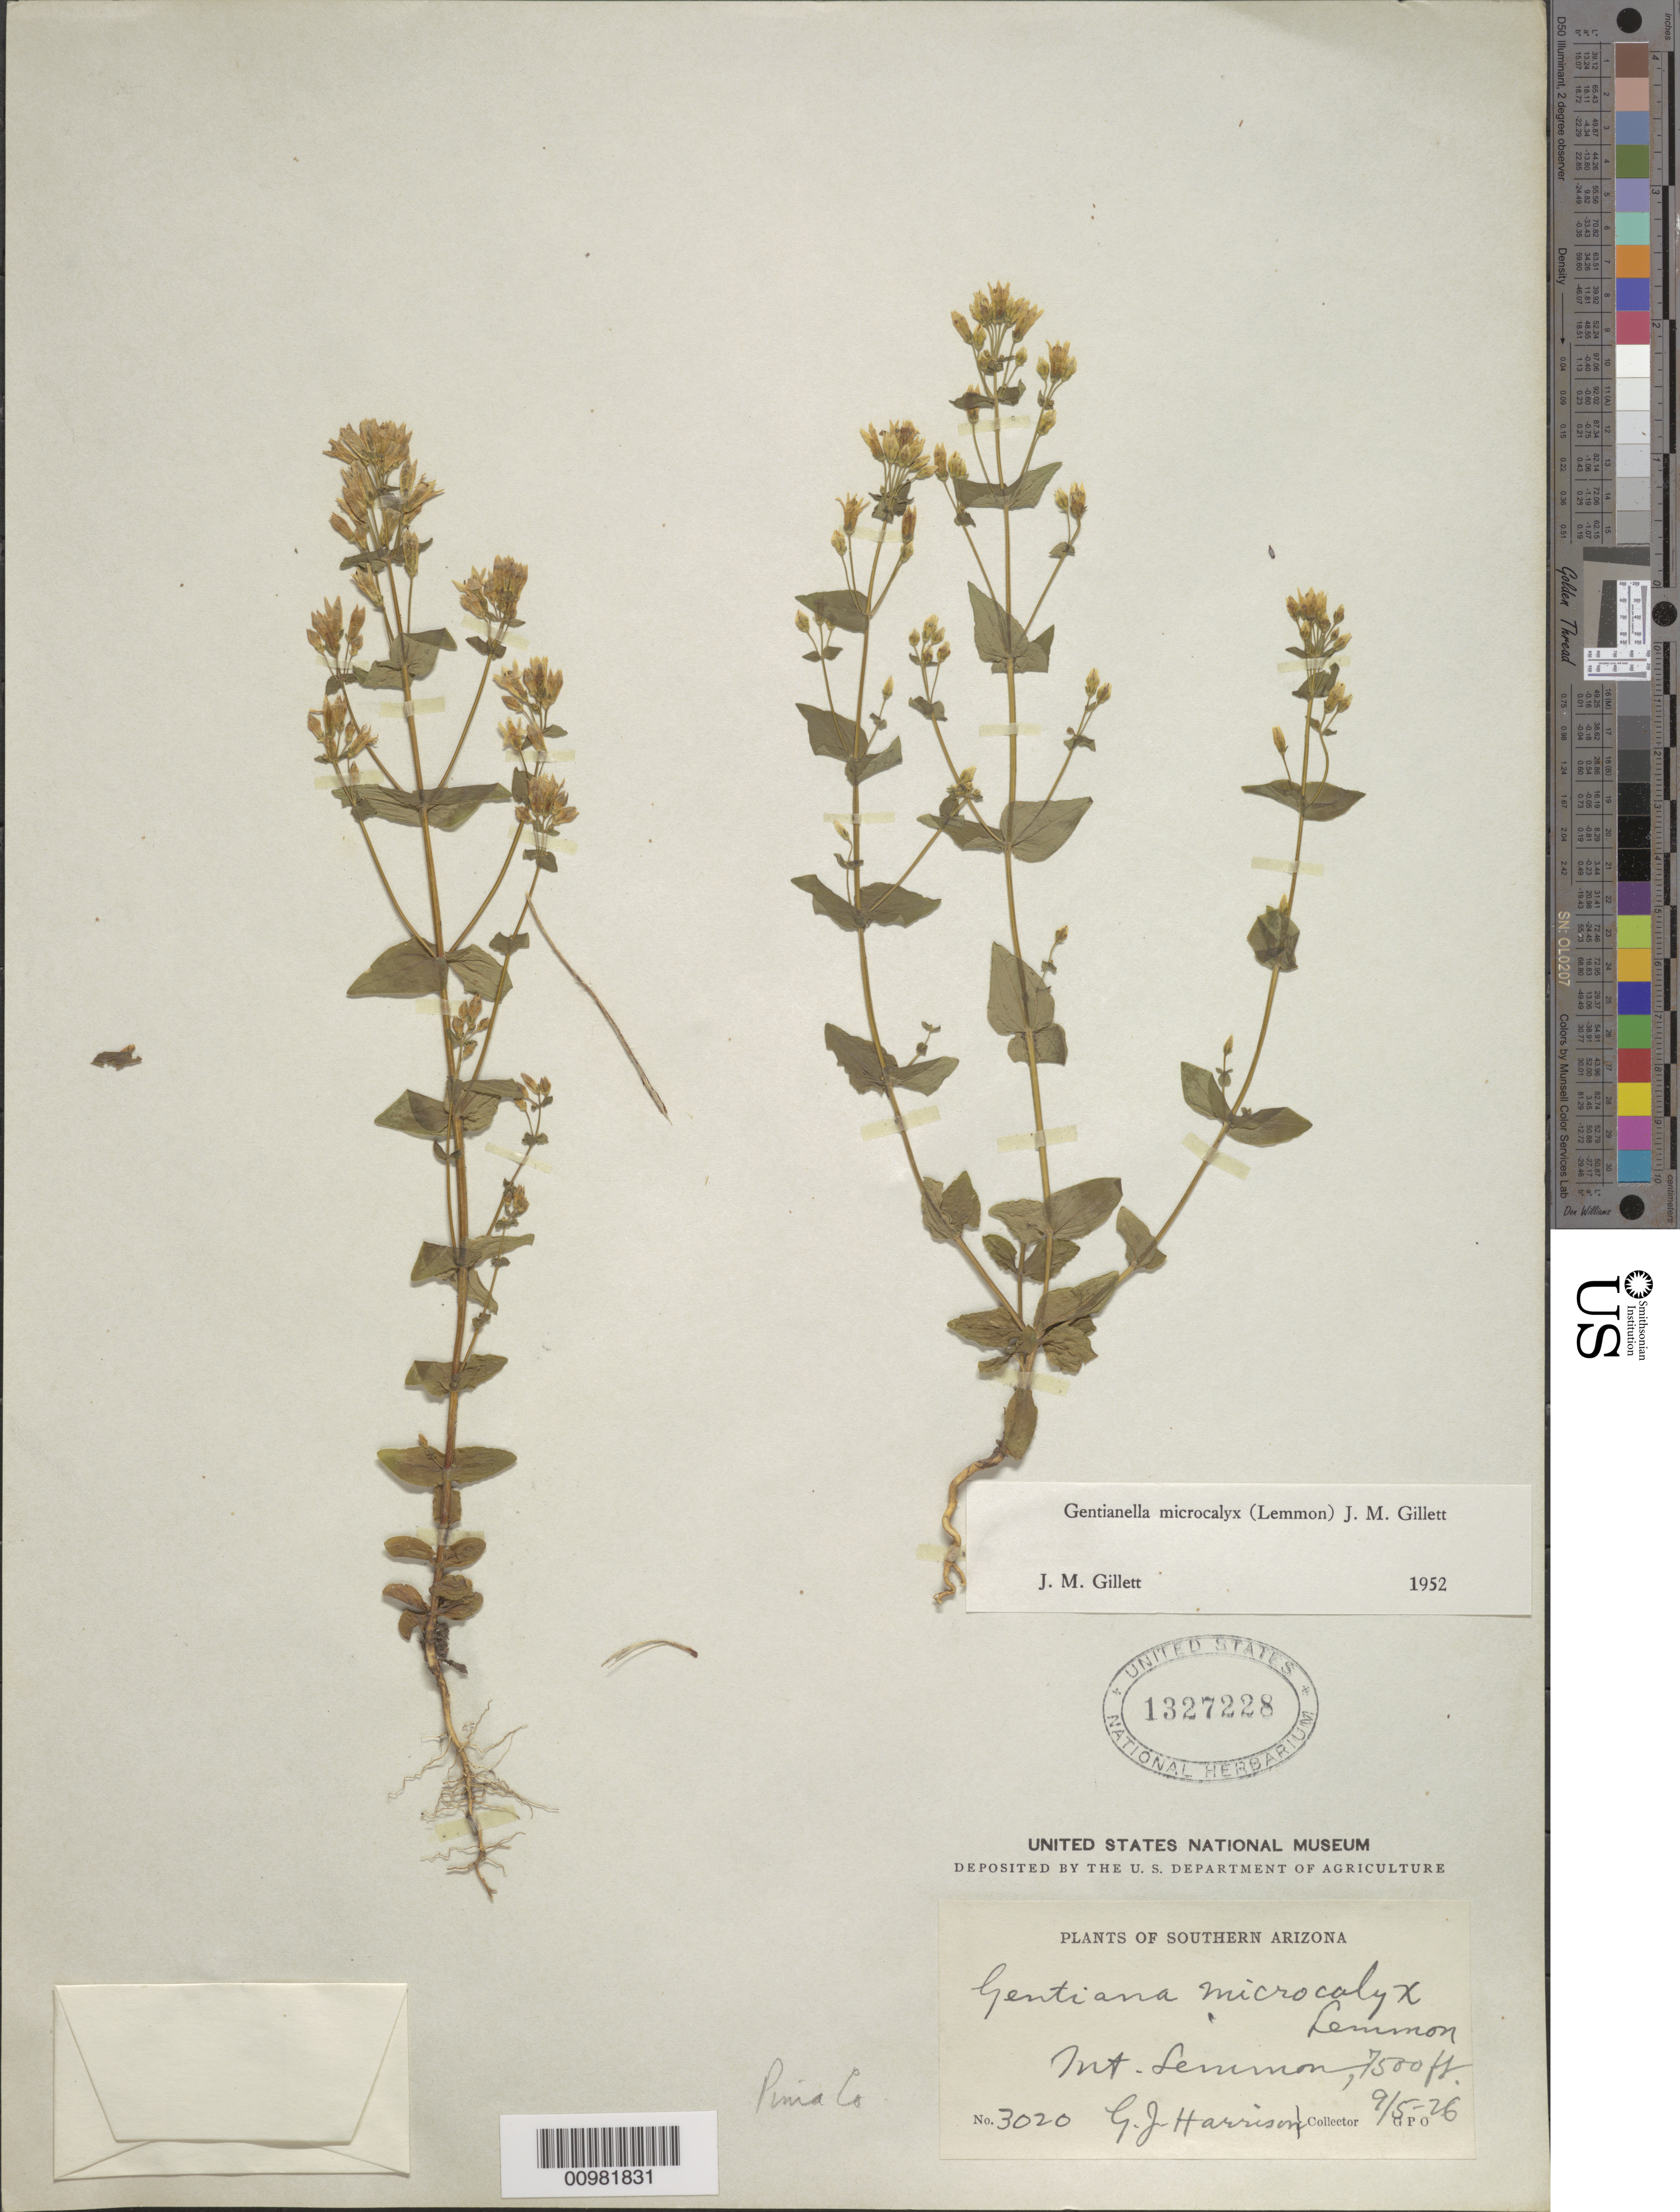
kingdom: Plantae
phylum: Tracheophyta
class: Magnoliopsida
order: Gentianales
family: Gentianaceae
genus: Gentianella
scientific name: Gentianella microcalyx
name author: (Lemmon) J.M. Gillet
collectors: G. J. Harrison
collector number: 3020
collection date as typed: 05 Sep 1926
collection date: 1926-09-05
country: United States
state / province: Arizona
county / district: Pima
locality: Mount Lemmon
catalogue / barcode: US 1327228